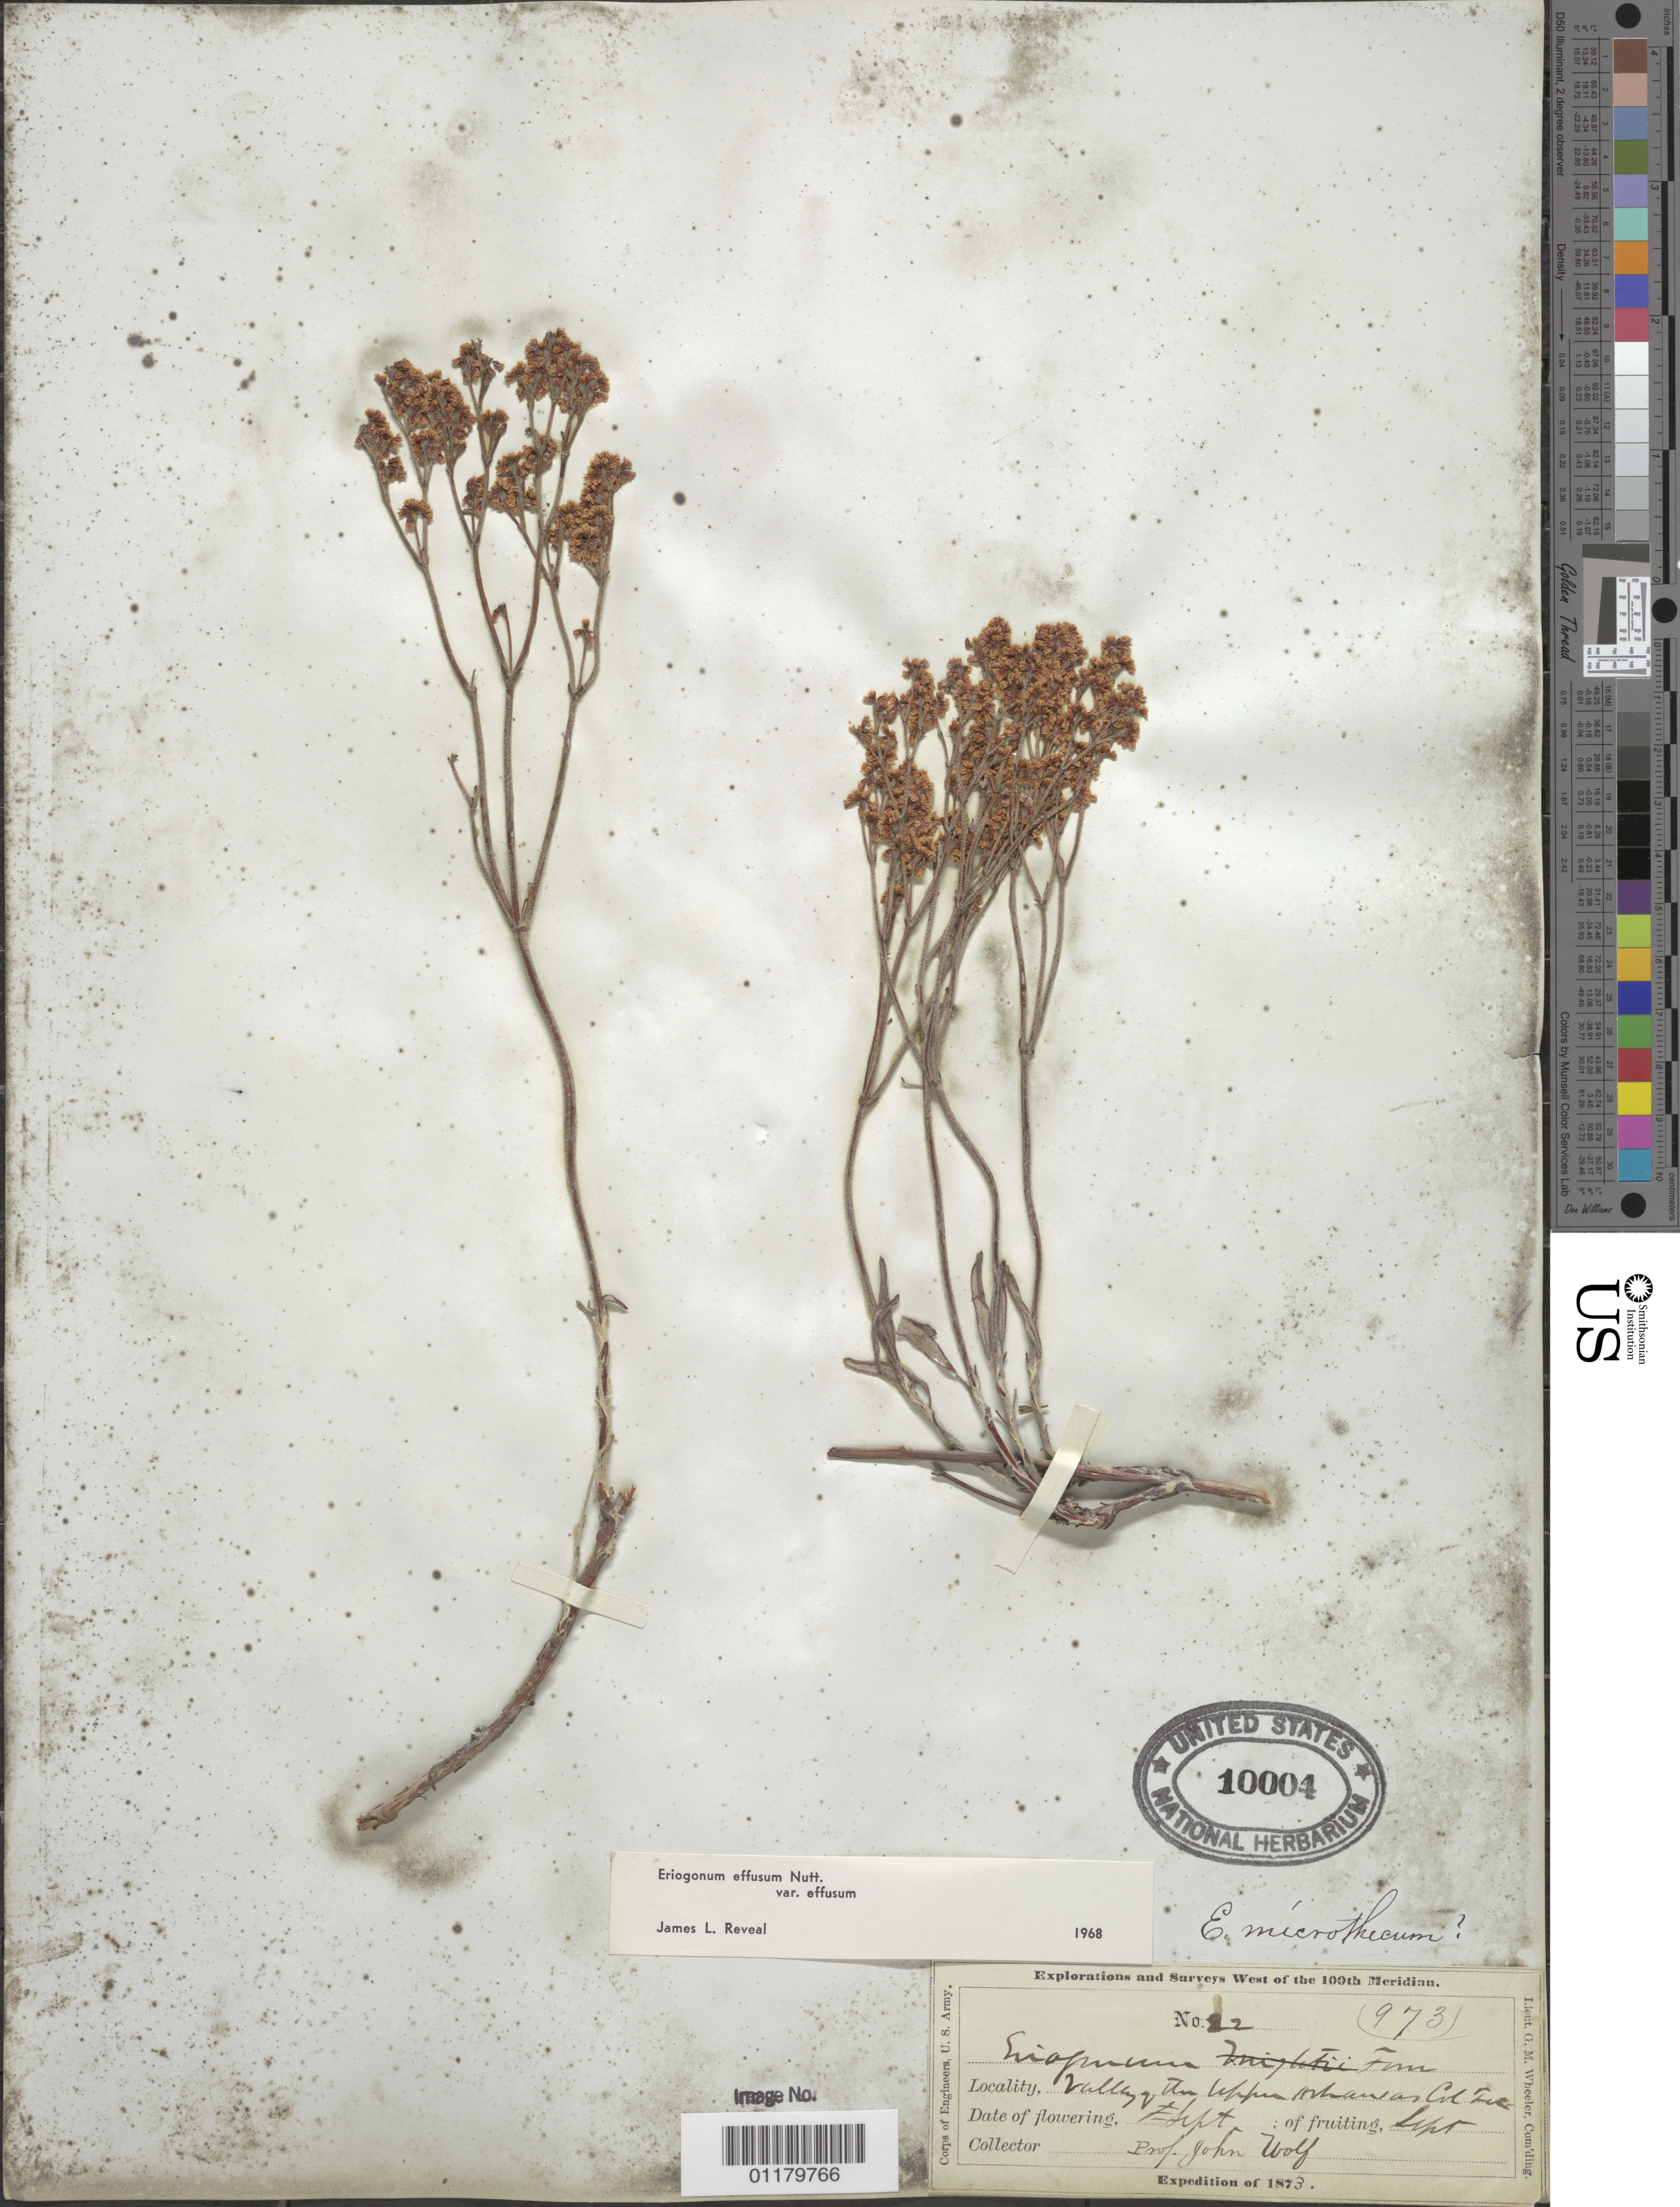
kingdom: Plantae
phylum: Tracheophyta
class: Magnoliopsida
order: Caryophyllales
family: Polygonaceae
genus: Eriogonum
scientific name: Eriogonum effusum var. effusum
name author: Nutt.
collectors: J. Wolf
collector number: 22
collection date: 1873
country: United States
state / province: Colorado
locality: Valley of the upper Arkansas..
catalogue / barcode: US 10004